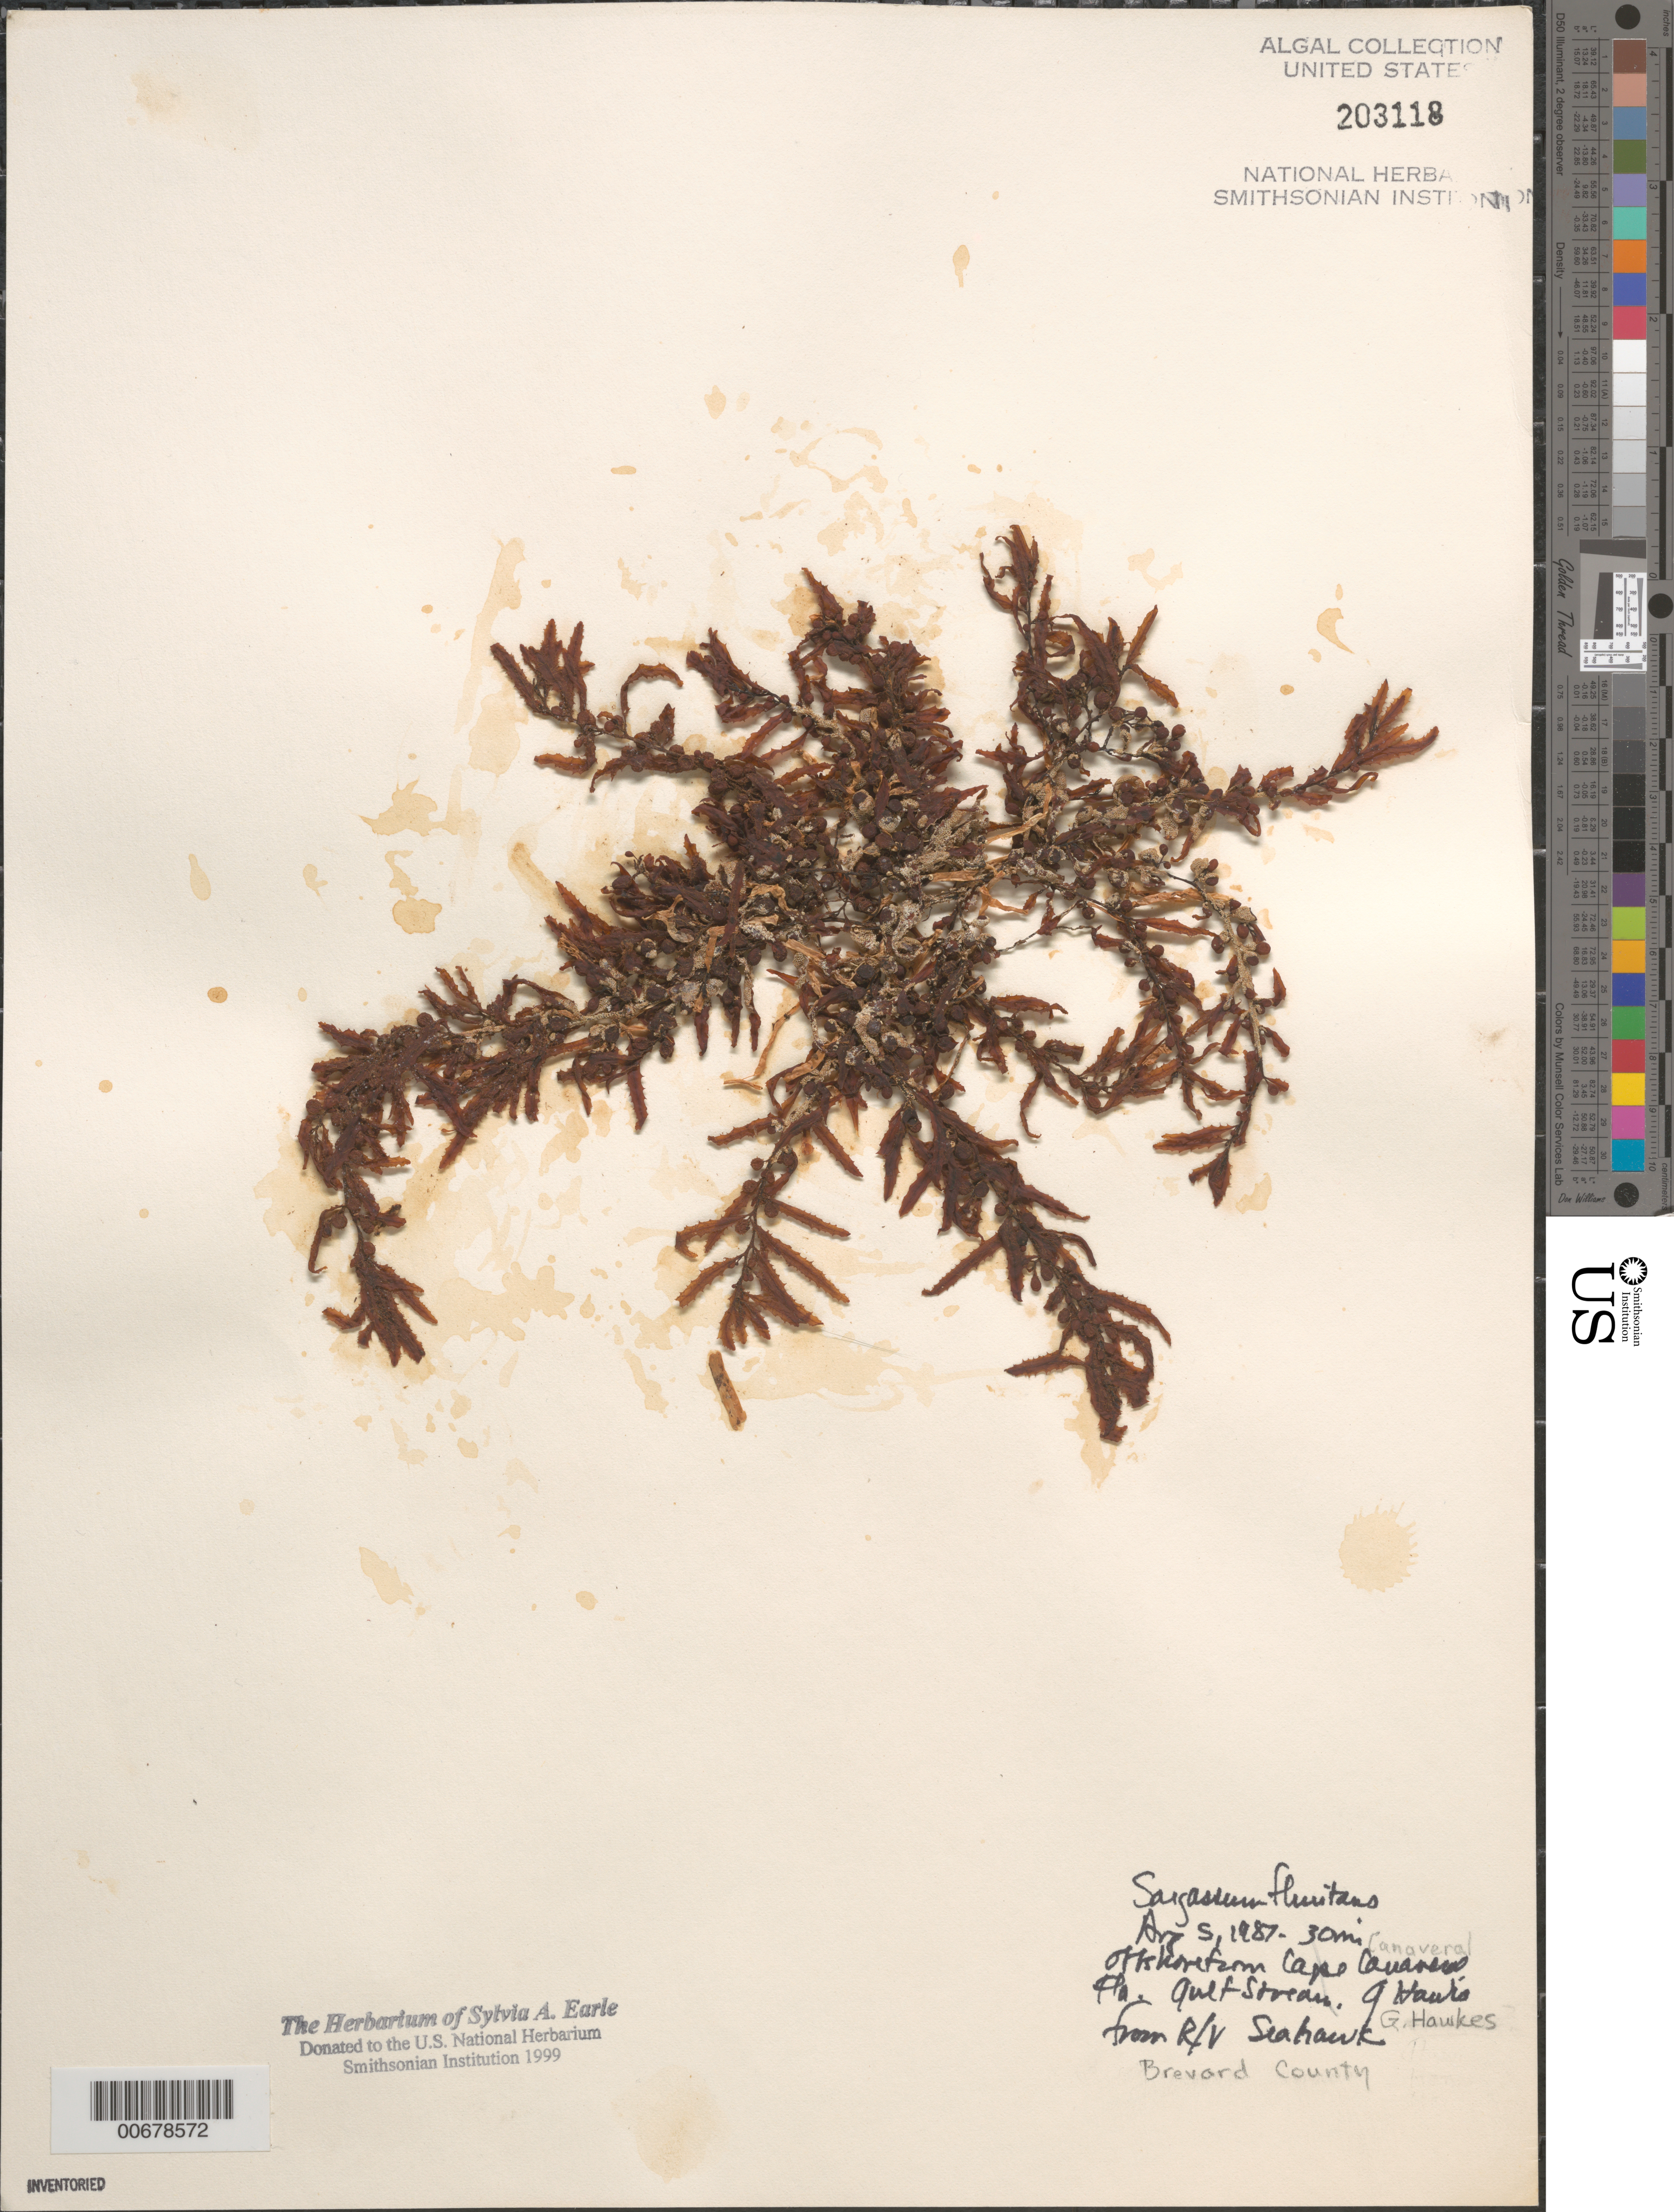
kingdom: Chromista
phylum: Ochrophyta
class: Phaeophyceae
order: Fucales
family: Sargassaceae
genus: Sargassum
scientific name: Sargassum fluitans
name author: (Børgesen) Børgesen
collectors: G. Hawkes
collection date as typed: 05 Aug 1987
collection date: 1987-08-05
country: United States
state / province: Florida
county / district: Brevard County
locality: Gulf Stream, 30 miles off Cape Canaveral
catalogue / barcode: US 203118